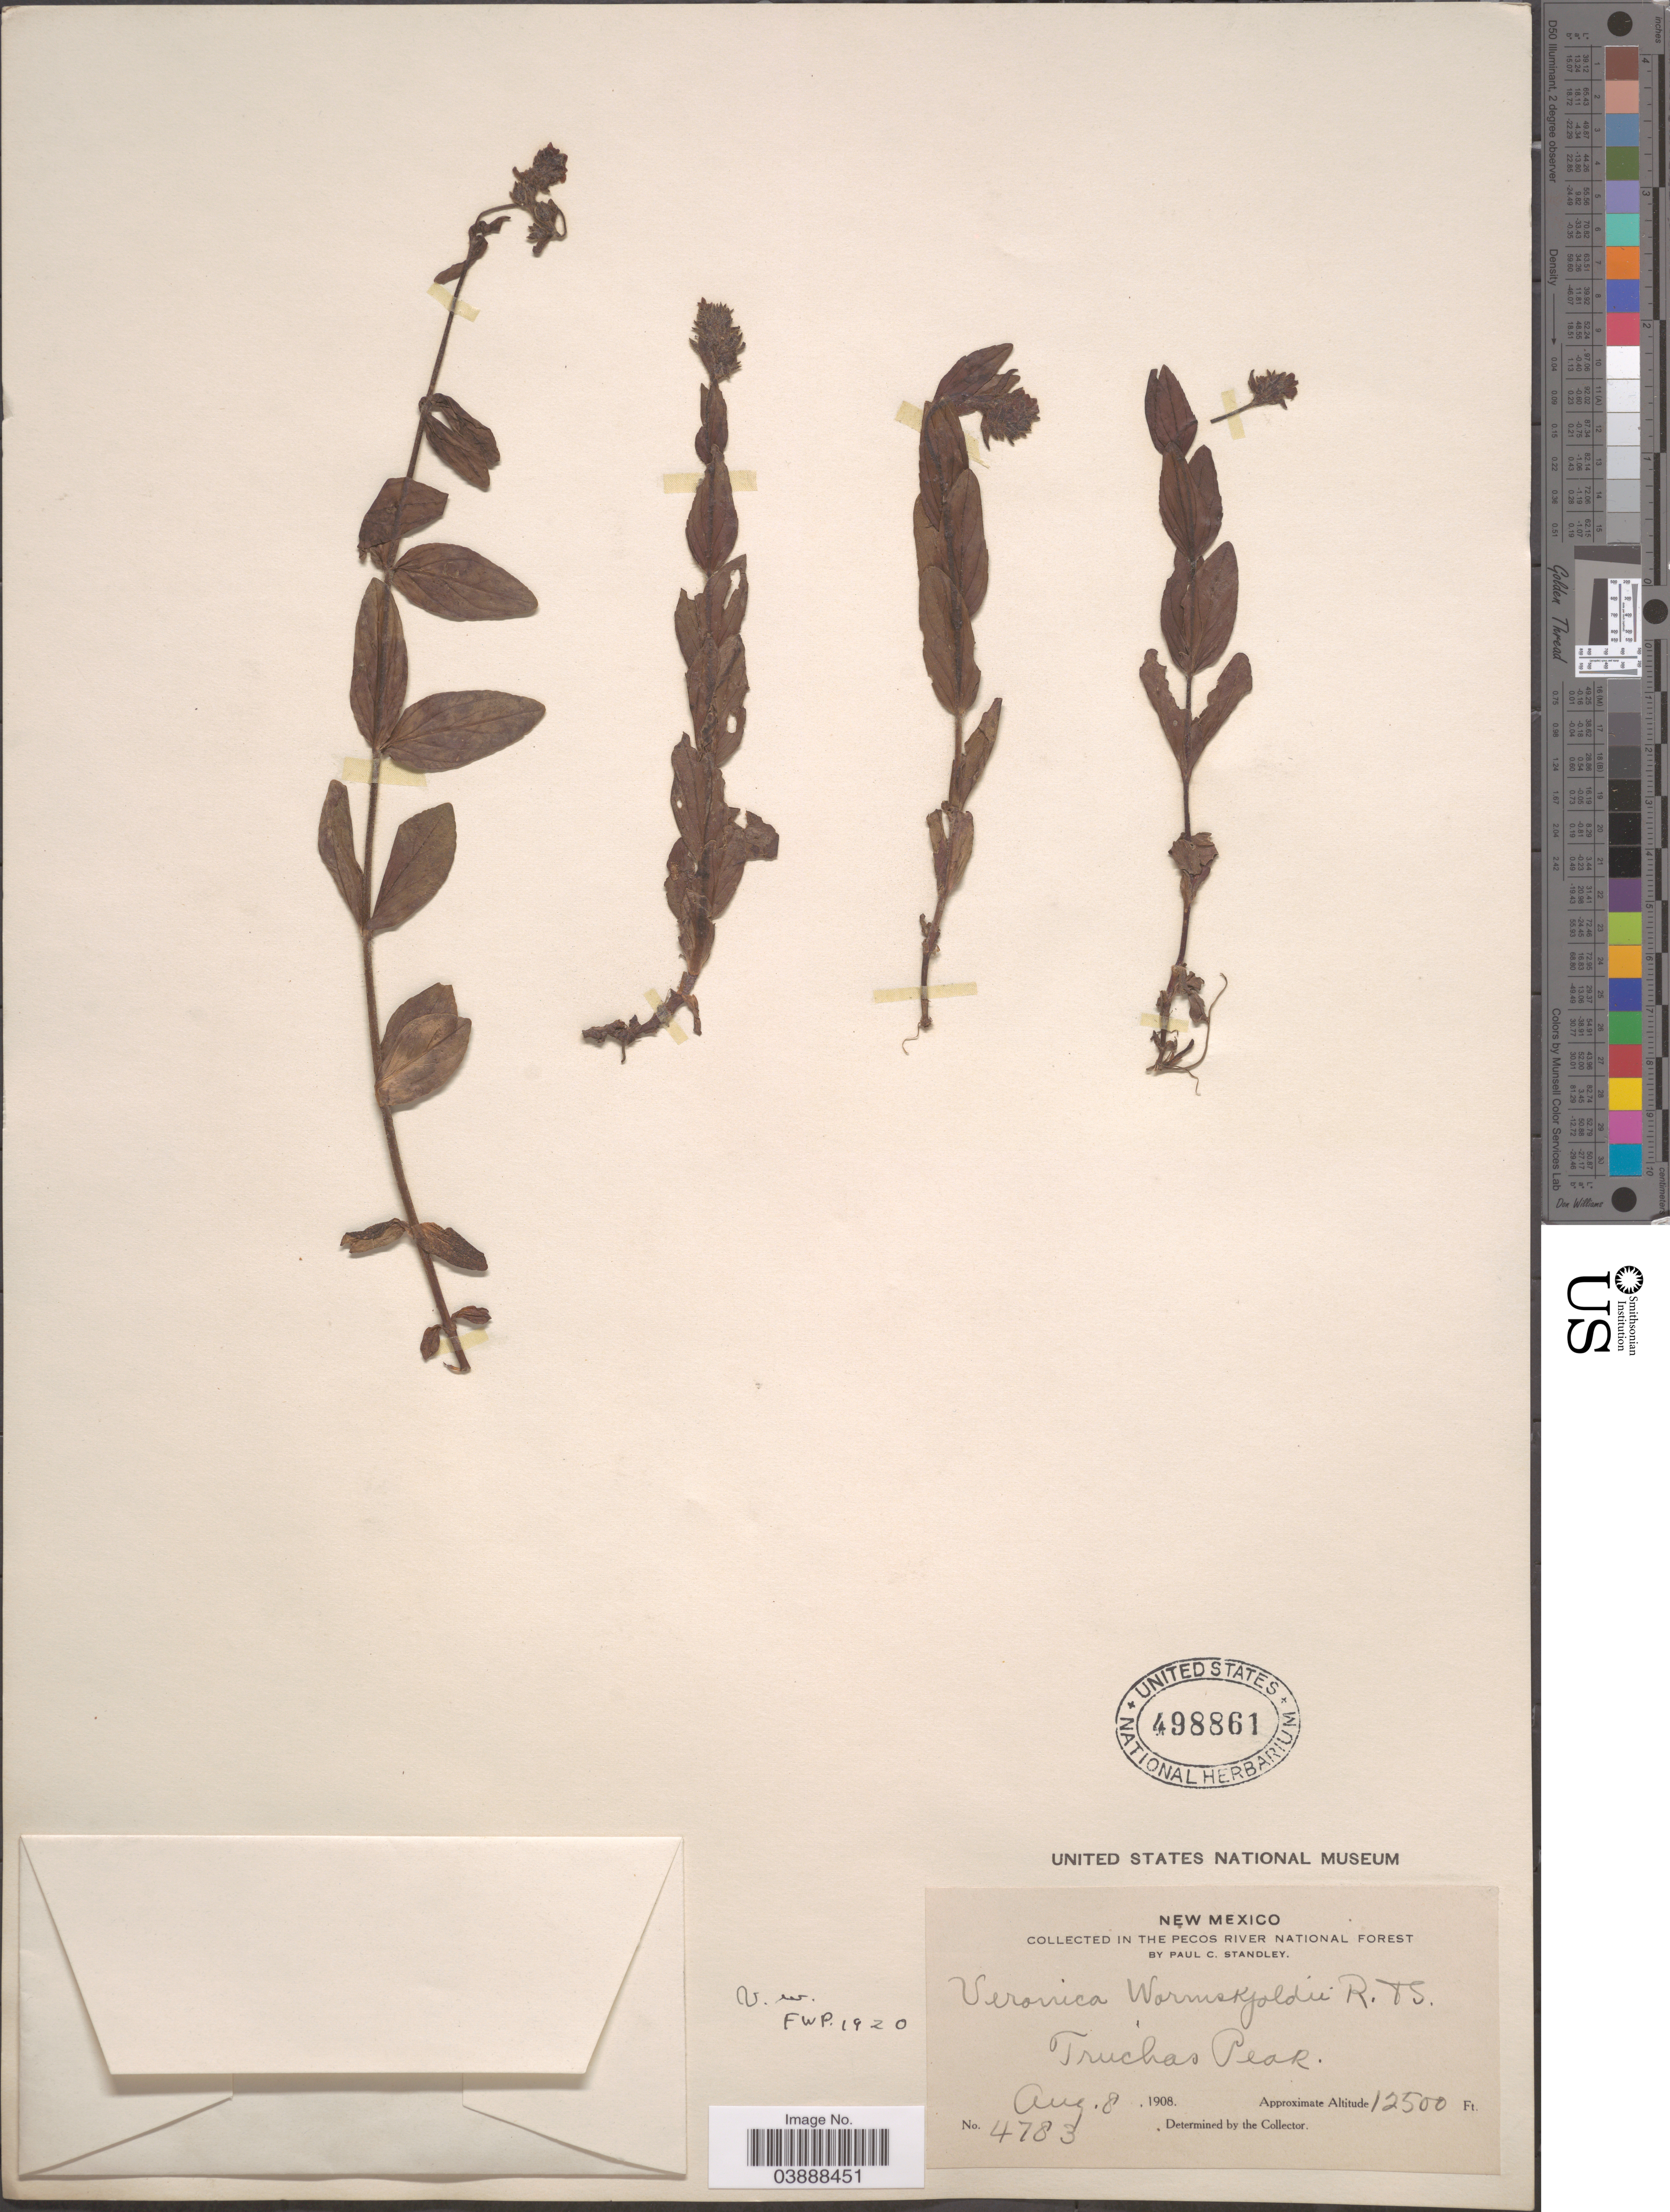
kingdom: Plantae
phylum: Tracheophyta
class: Magnoliopsida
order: Lamiales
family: Plantaginaceae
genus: Veronica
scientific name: Veronica wormskjoldii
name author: Roem. & Schult.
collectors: P. C. Standley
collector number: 4783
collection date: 1908-08-08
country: United States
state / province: New Mexico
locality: In the Pecos River National Forest. Truchas Peak.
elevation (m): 3810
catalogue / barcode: US 498861